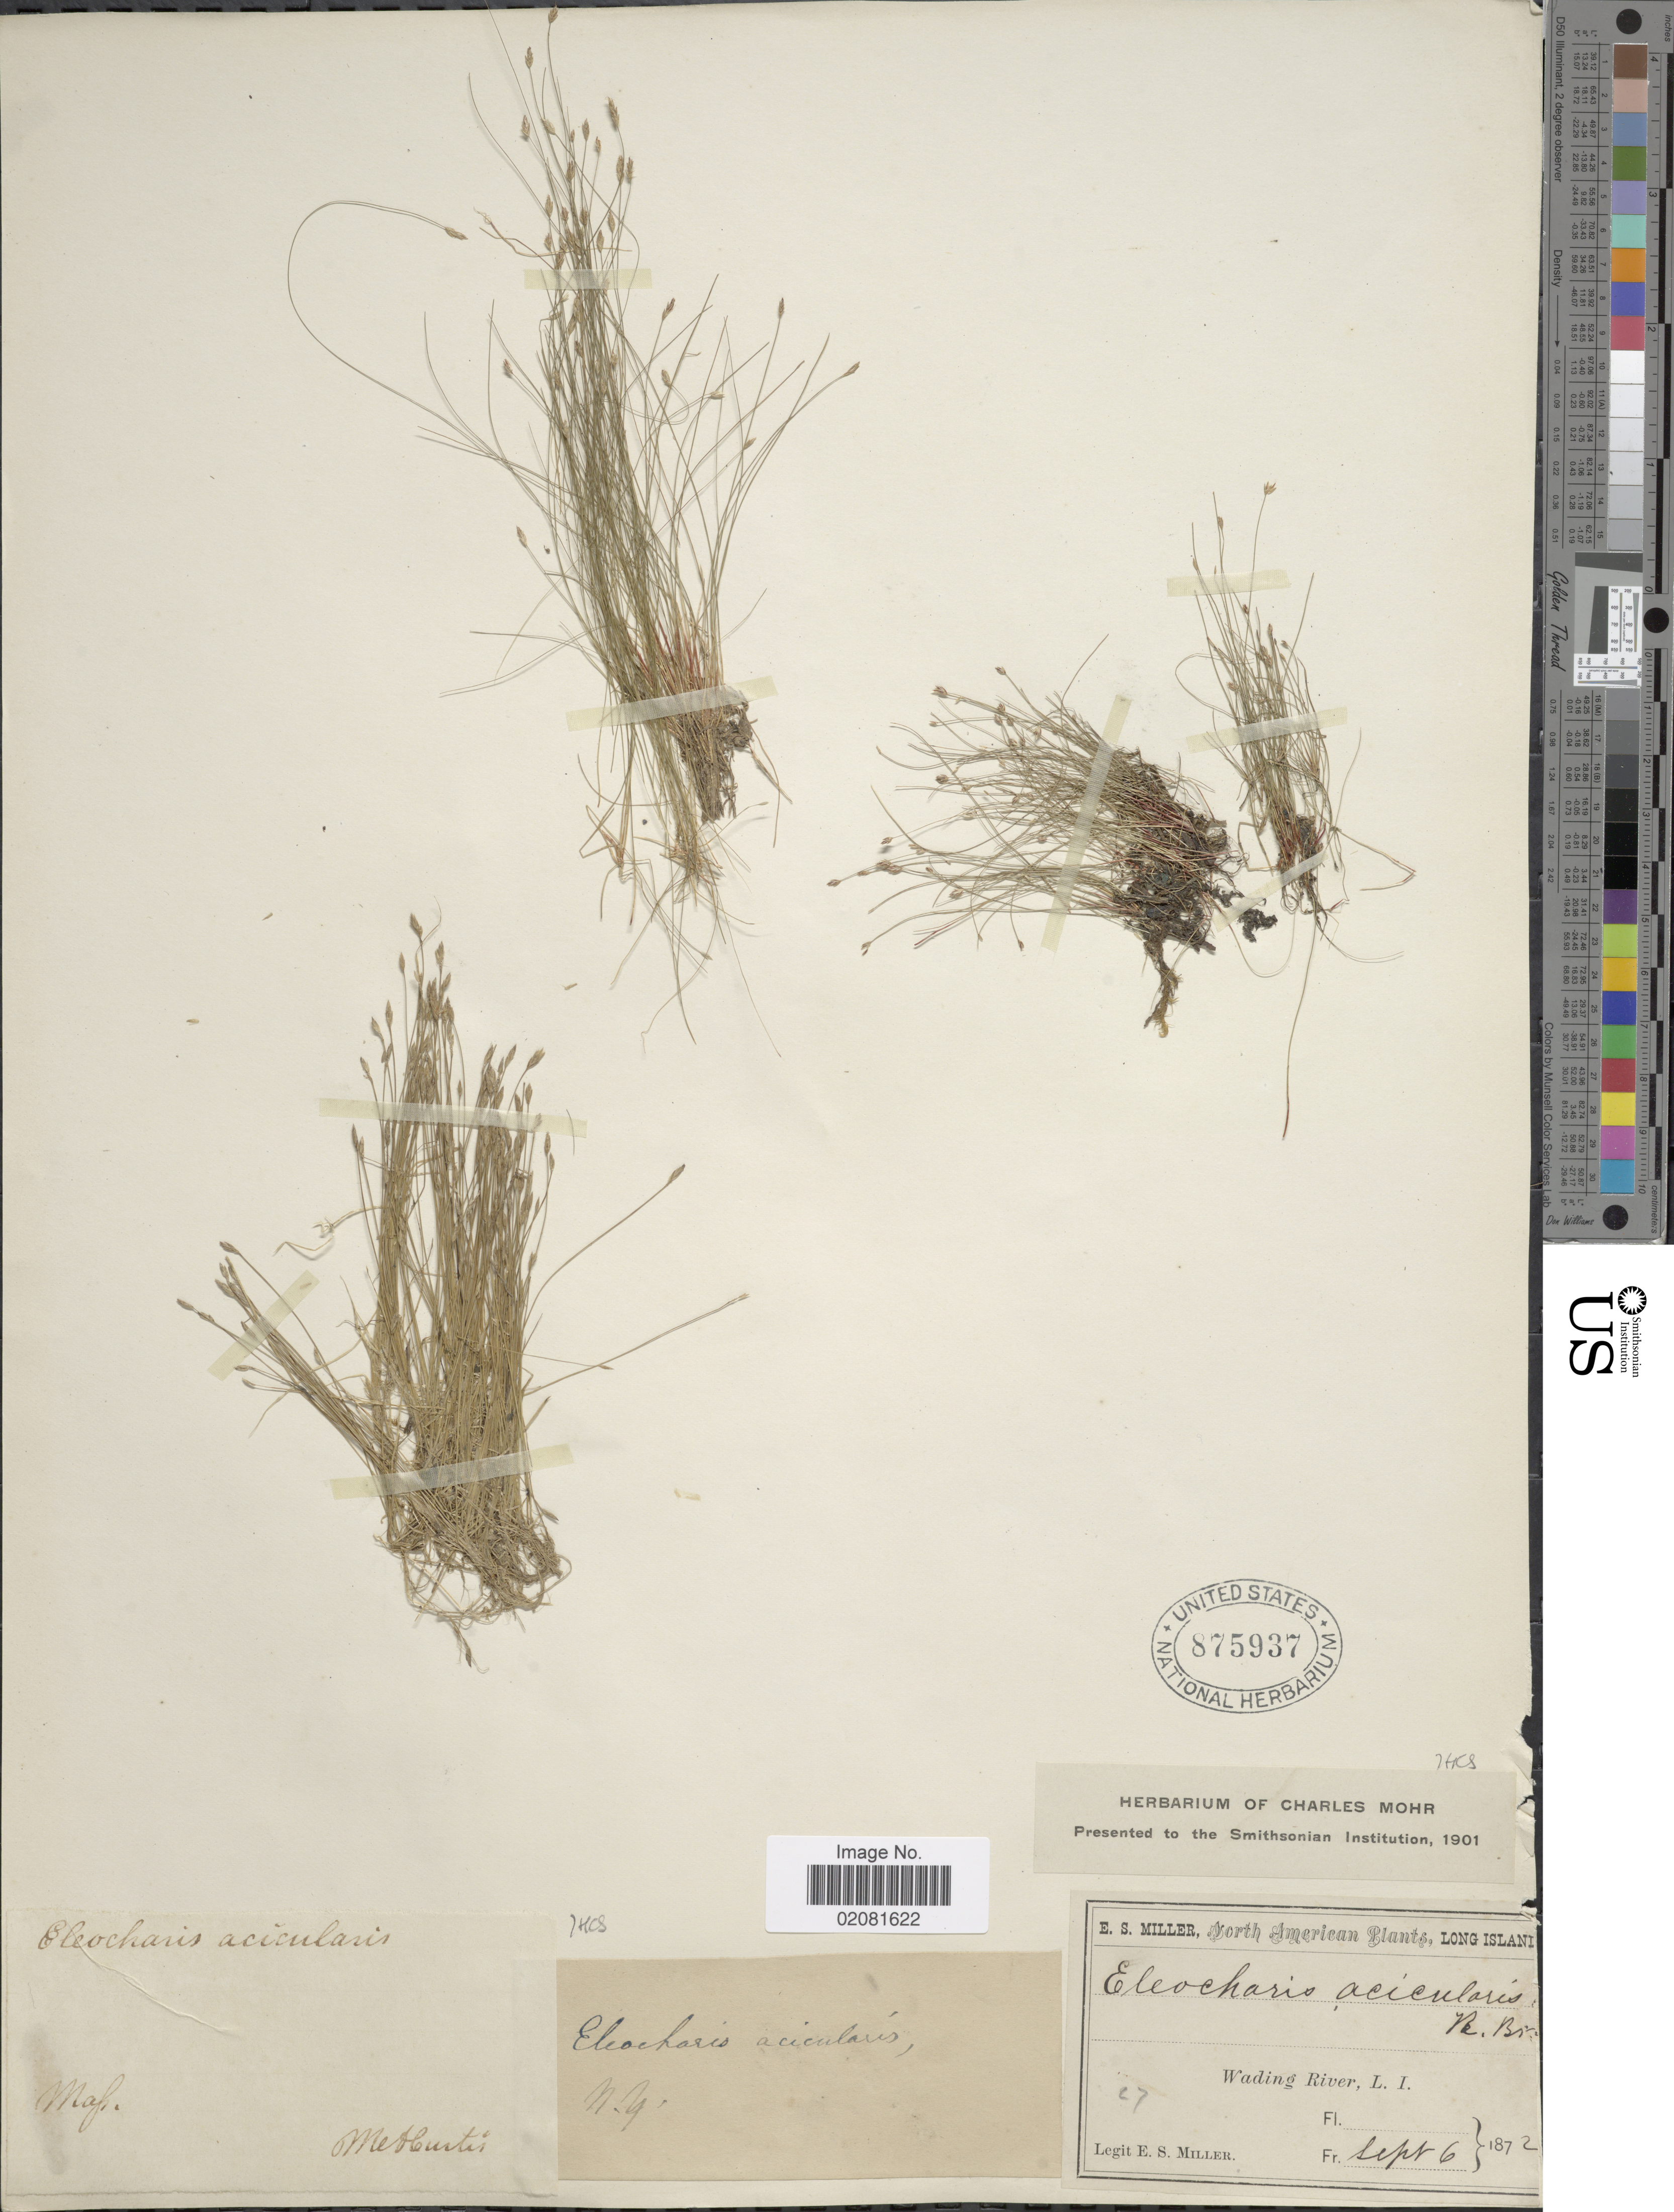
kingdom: Plantae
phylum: Tracheophyta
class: Liliopsida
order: Poales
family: Cyperaceae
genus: Eleocharis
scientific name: Eleocharis acicularis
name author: (L.) Roem. & Schult.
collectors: E. S. Miller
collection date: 1872-09-06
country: United States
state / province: New York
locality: Long Island. Wading River, L.I.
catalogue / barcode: US 875937